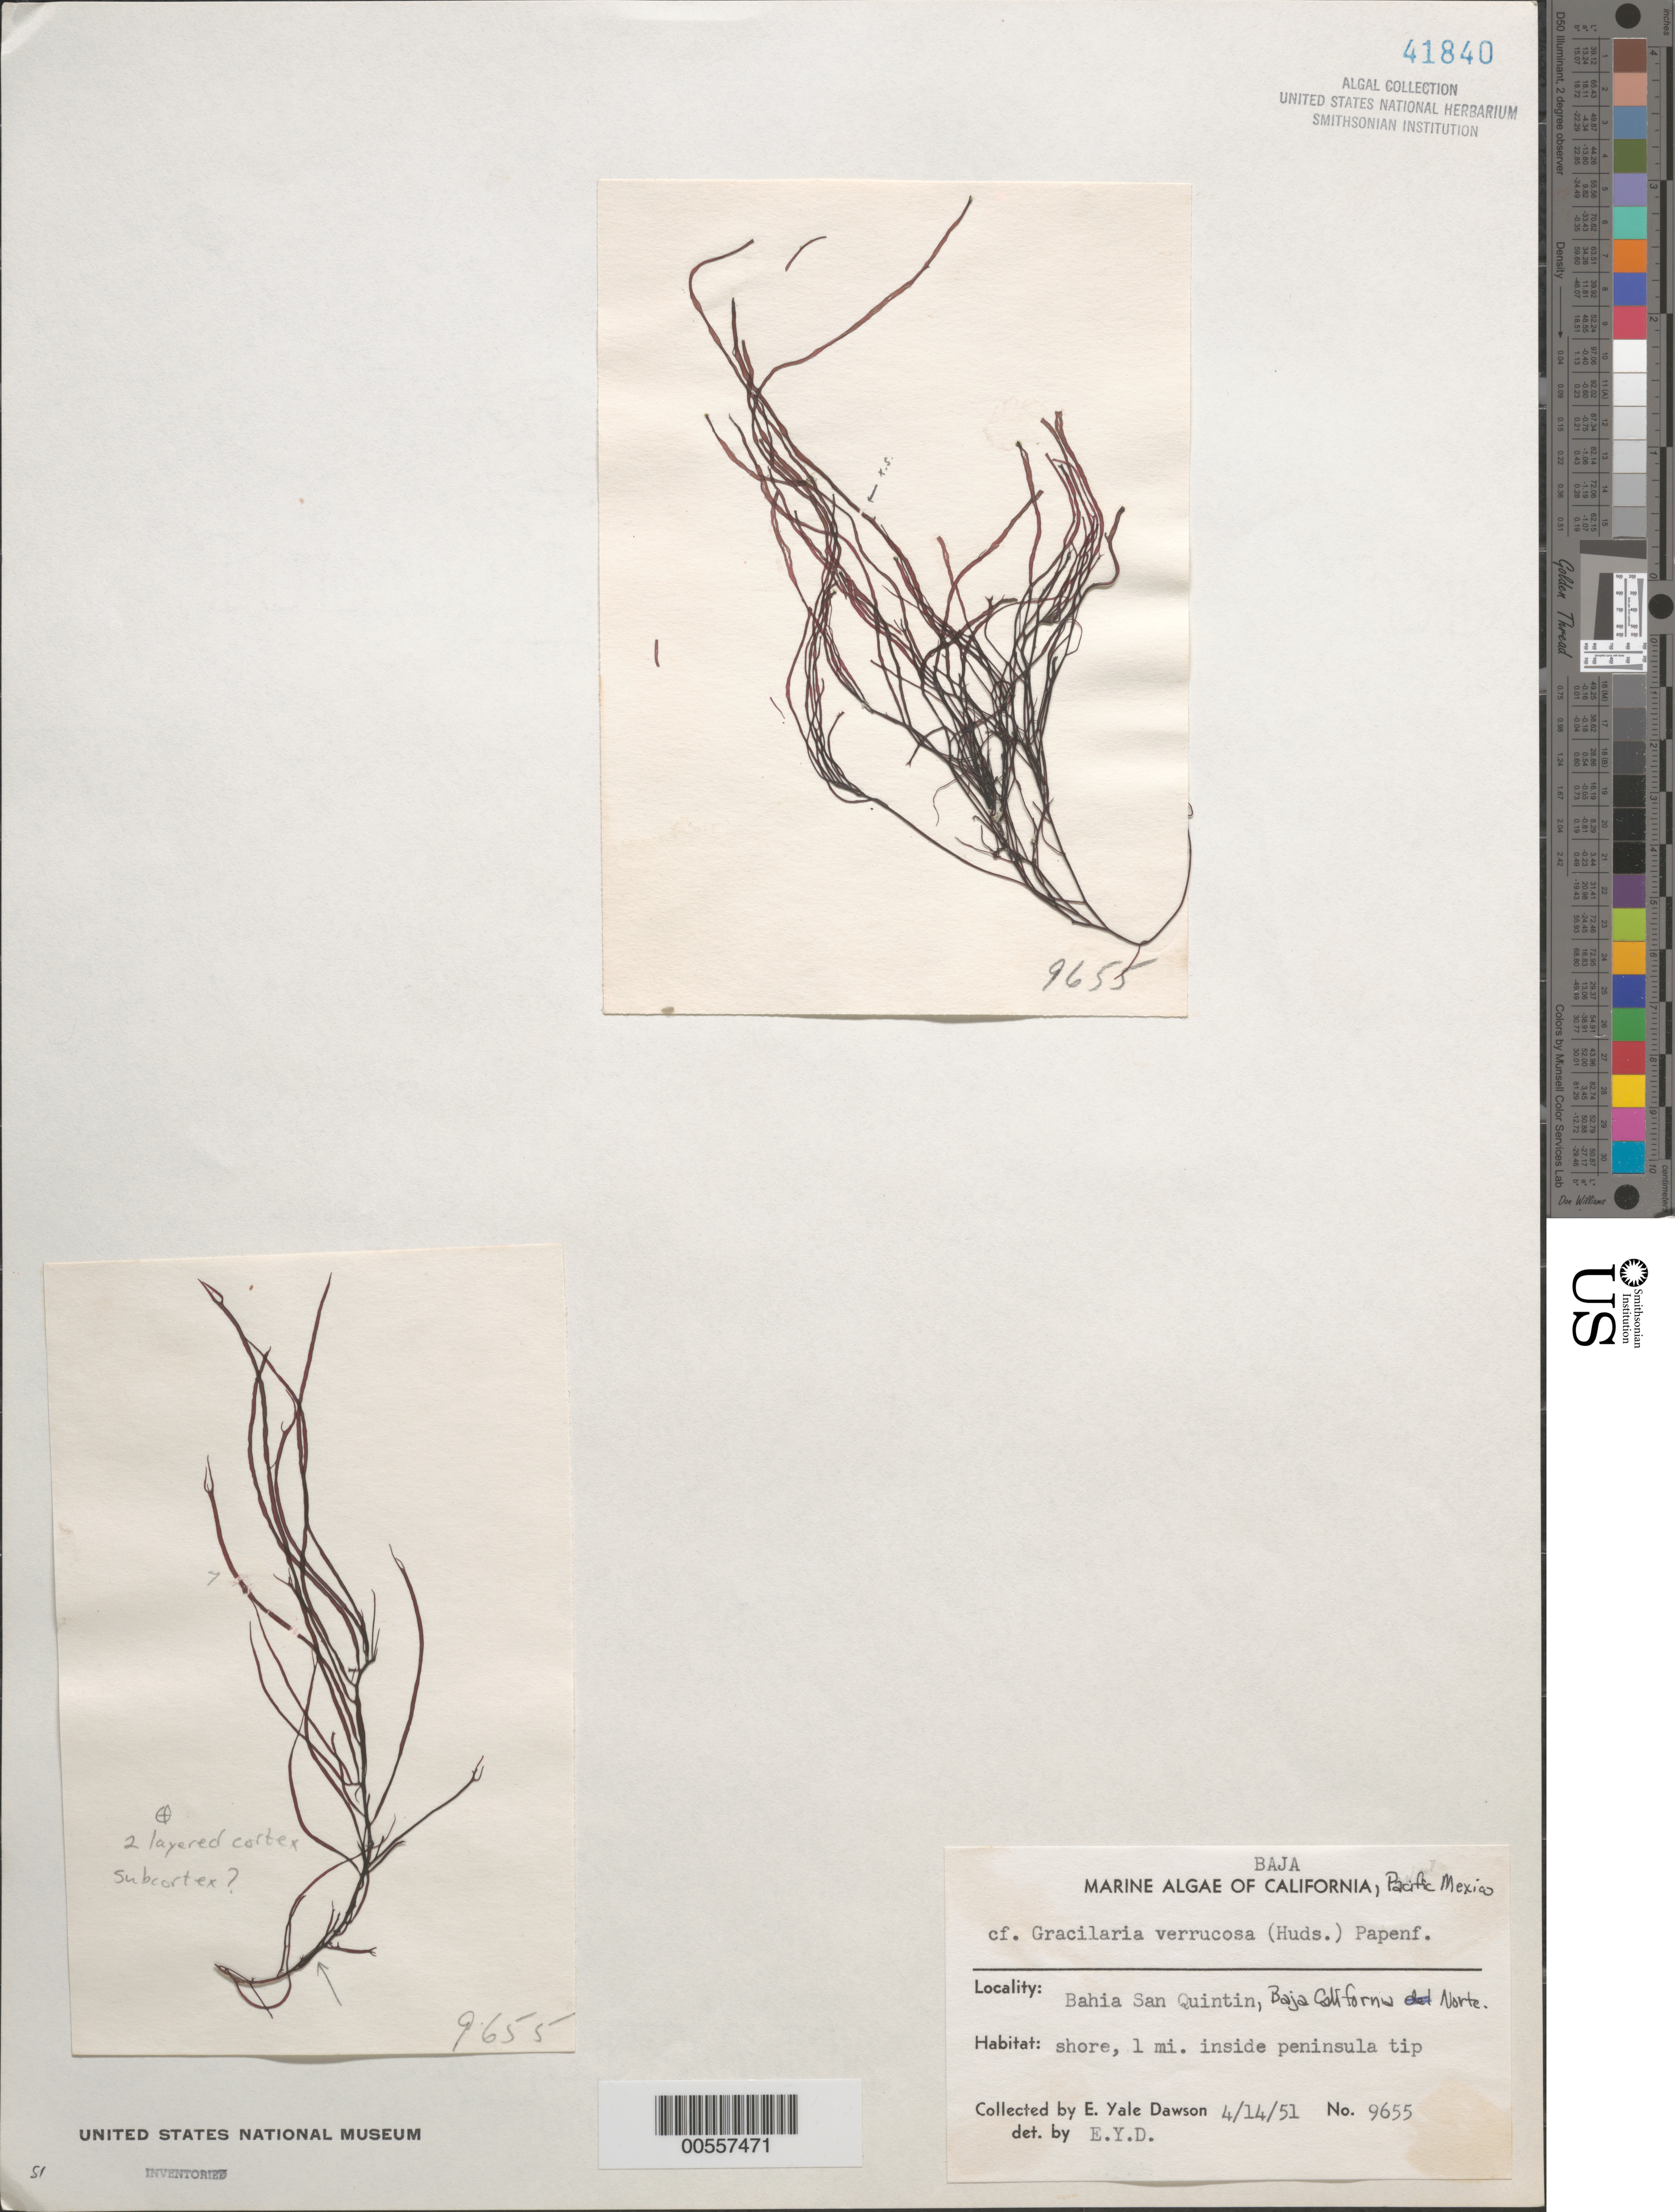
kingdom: Plantae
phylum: Rhodophyta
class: Florideophyceae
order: Gracilariales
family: Gracilariaceae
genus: Gracilariopsis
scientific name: Gracilariopsis longissima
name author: (S.G. Gmel.) Steentoft et al.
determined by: Algae name updating Project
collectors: E. Y. Dawson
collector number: EYD 9655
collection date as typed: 14 Apr 1951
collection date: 1951-04-14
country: Mexico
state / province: Baja California Norte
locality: Bahia San Quintin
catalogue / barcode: US 41840